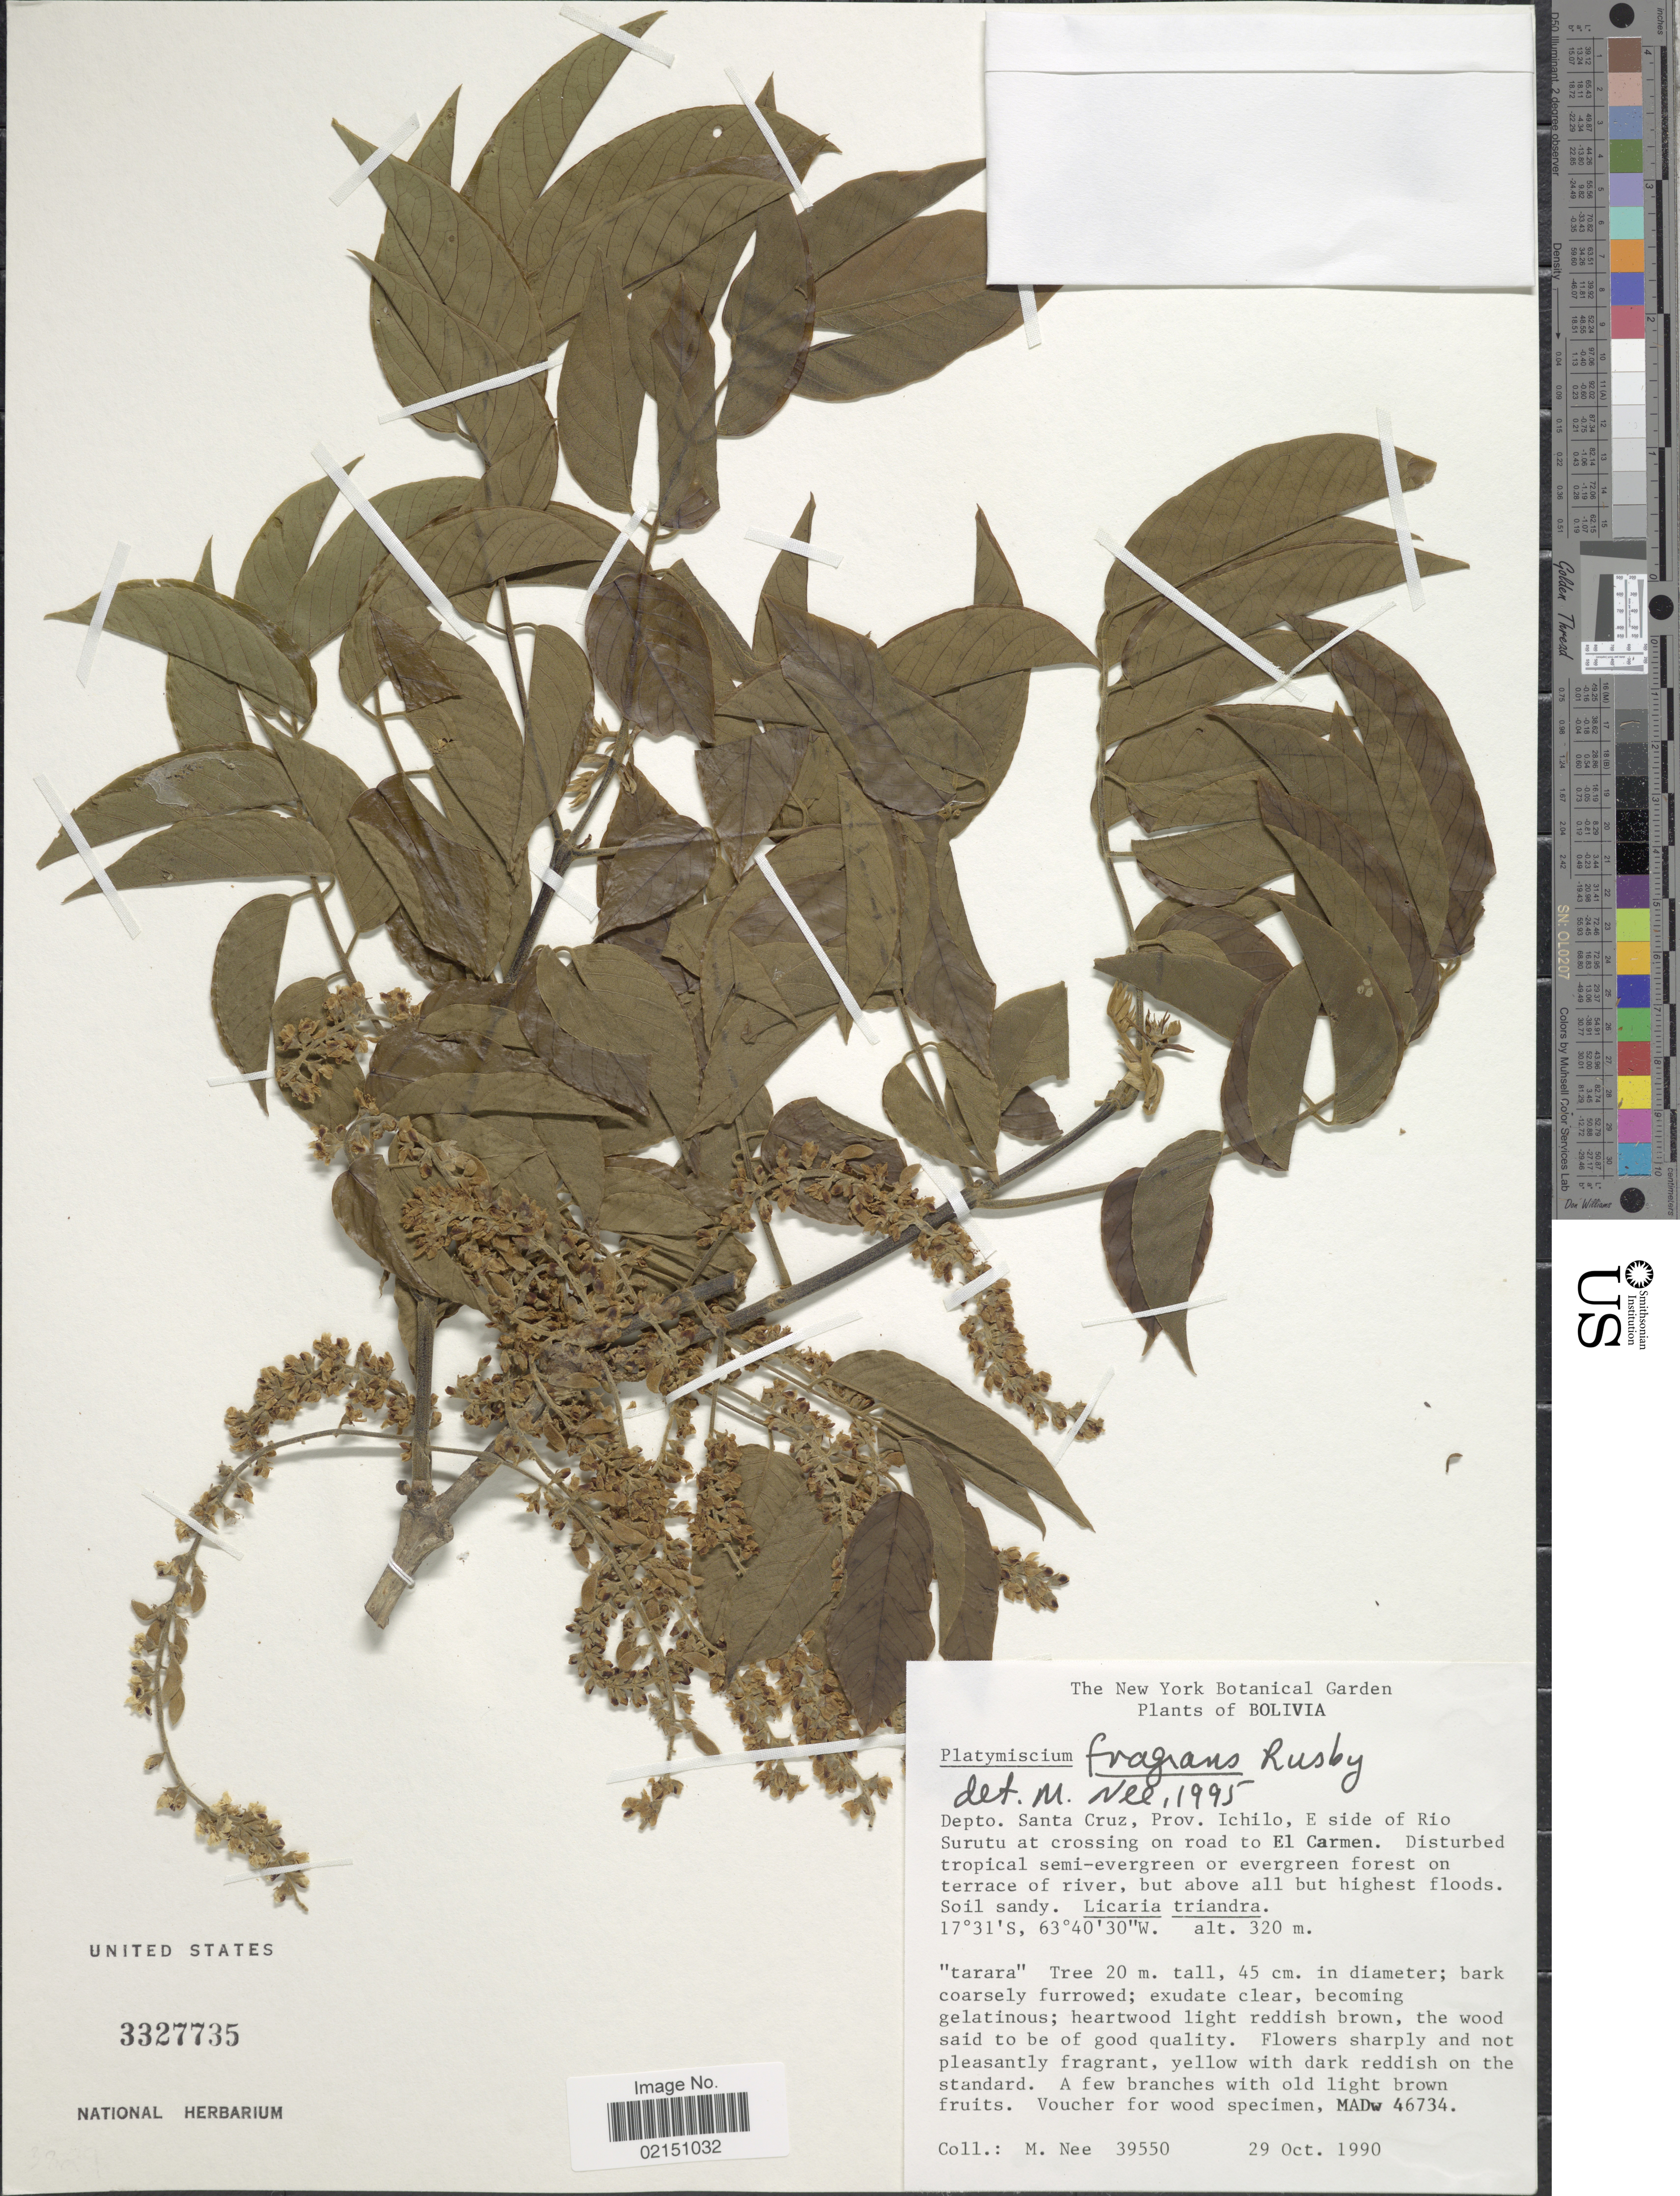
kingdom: Plantae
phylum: Tracheophyta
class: Magnoliopsida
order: Fabales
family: Fabaceae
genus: Platymiscium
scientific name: Platymiscium fragrans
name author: Rusby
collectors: M. Nee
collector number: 39550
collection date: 1990-10-29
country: Bolivia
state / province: Santa Cruz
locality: Depto Santa Cruz, Prov. Ichilo, E side of Rio Surutu at crossing on road to El Carmen.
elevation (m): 320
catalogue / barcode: US 3327735